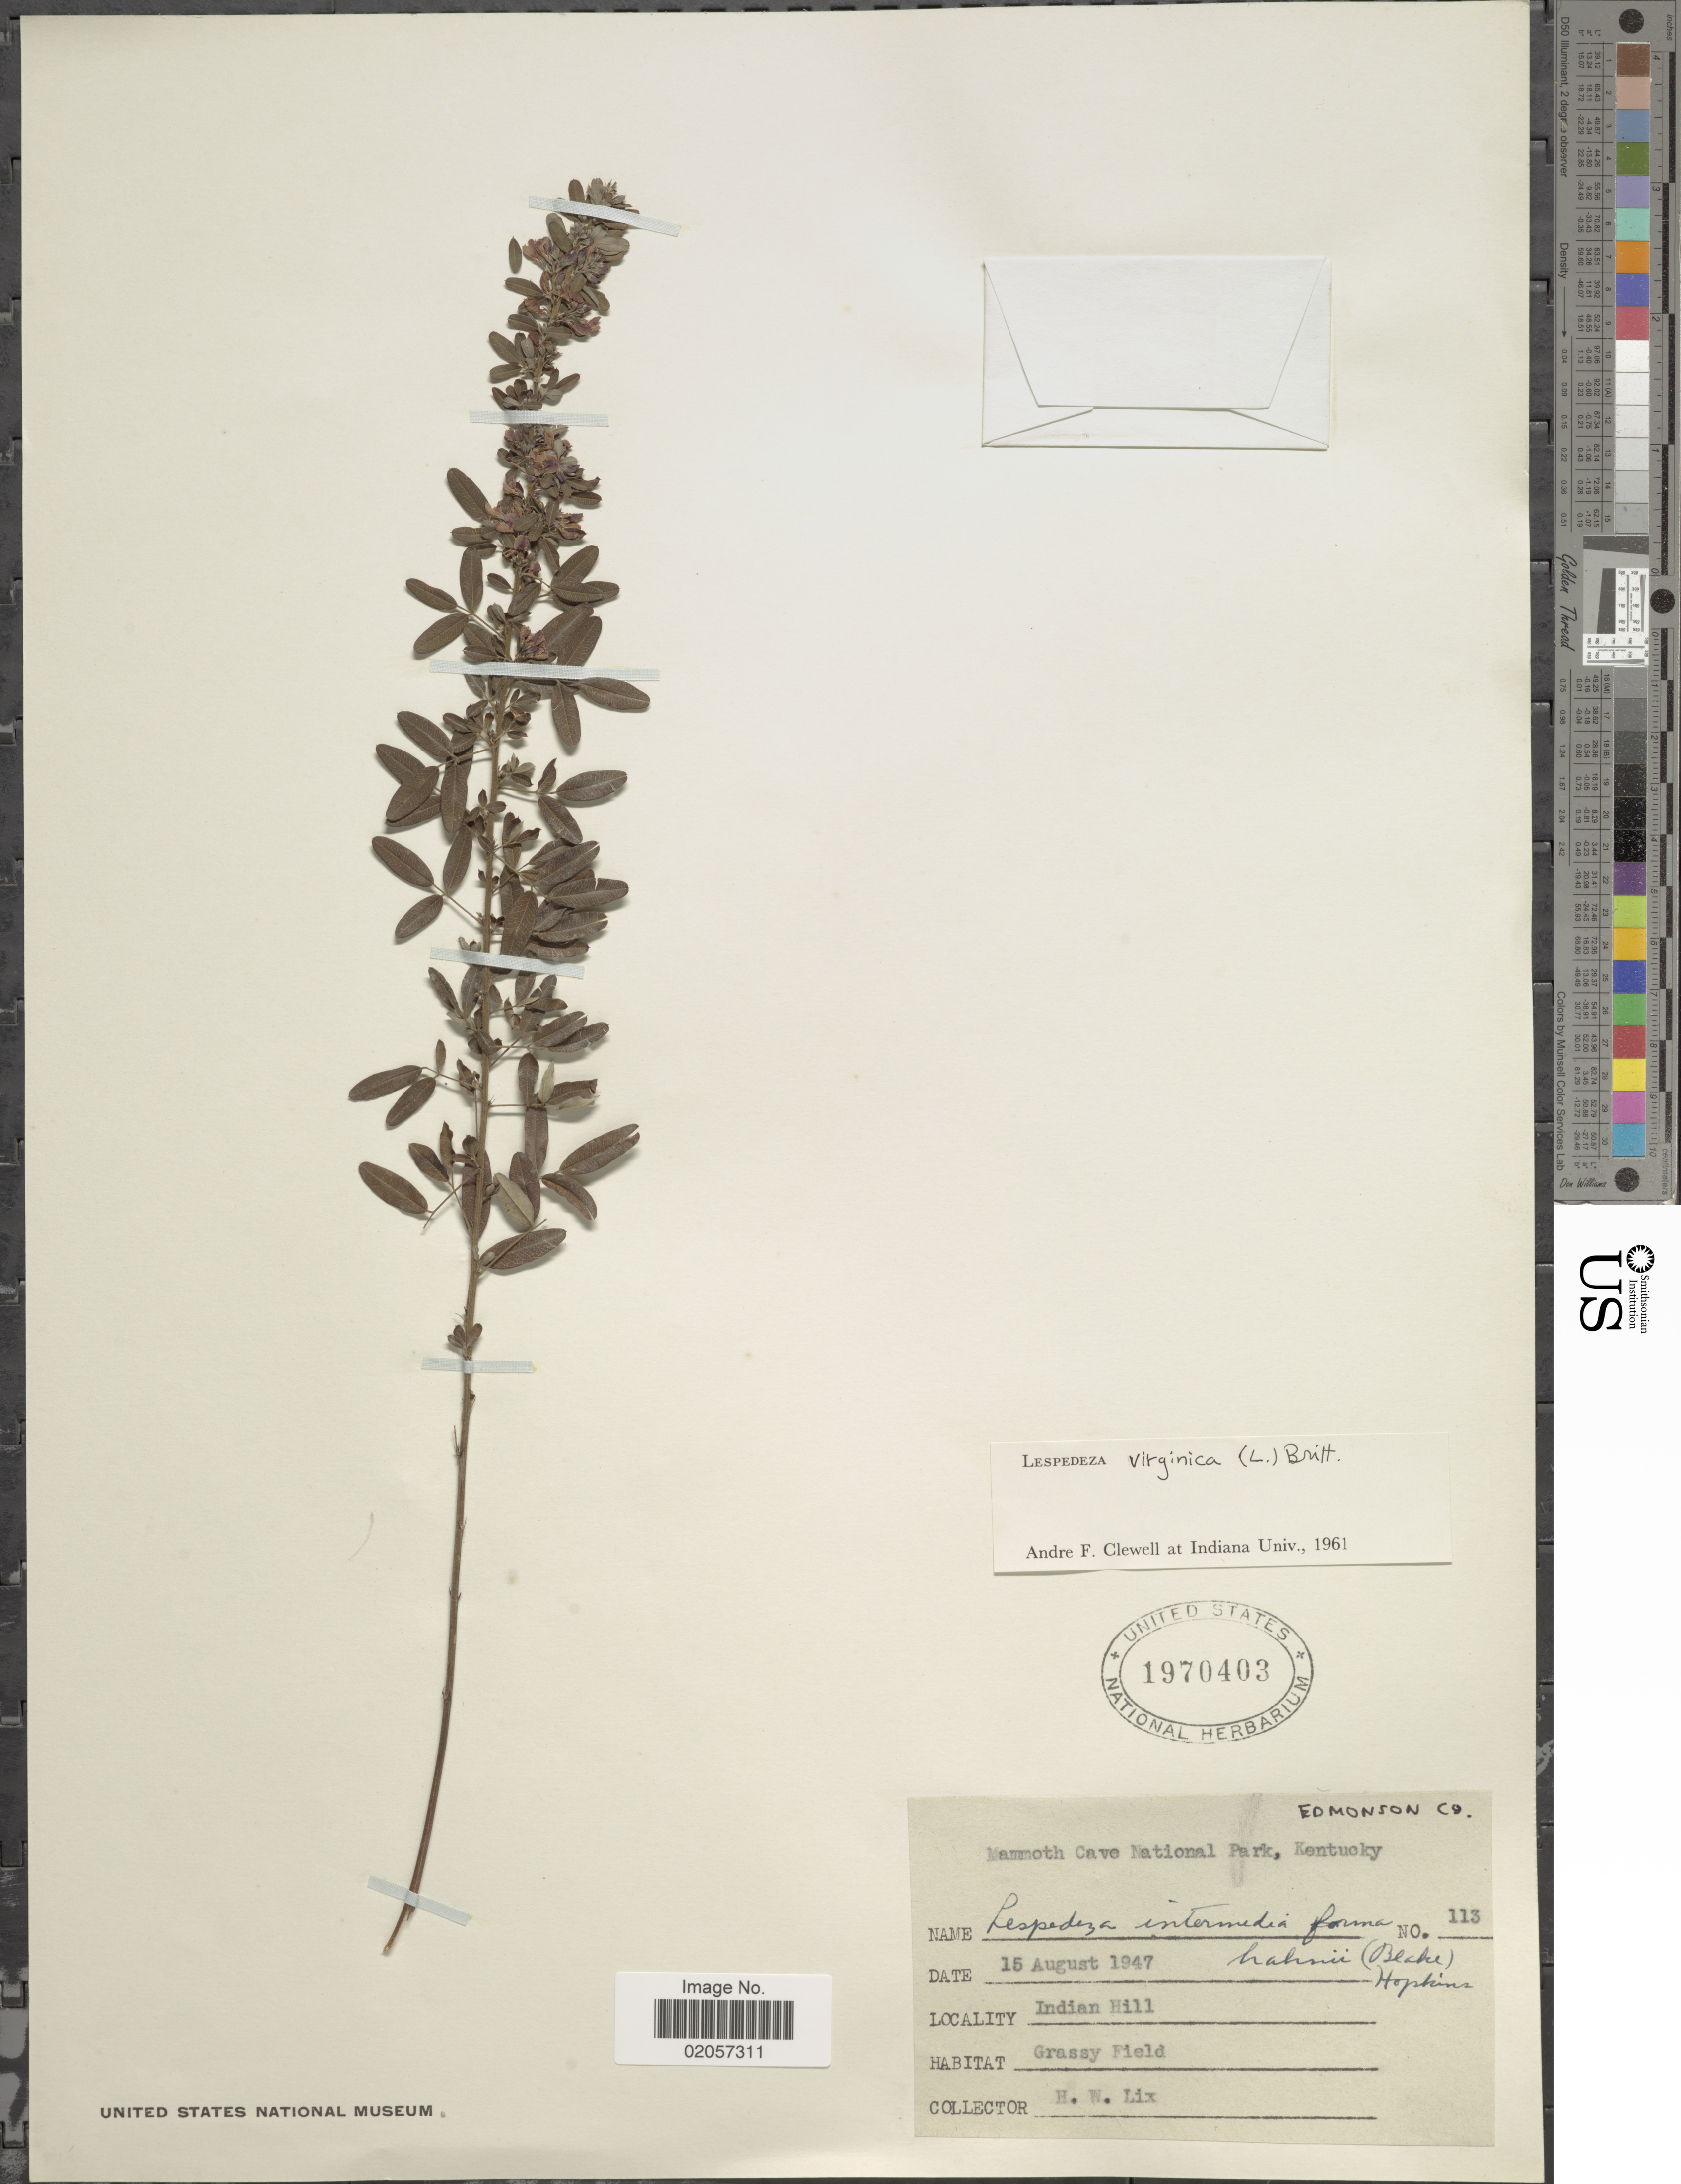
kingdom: Plantae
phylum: Tracheophyta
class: Magnoliopsida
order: Fabales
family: Fabaceae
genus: Lespedeza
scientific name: Lespedeza virginica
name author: (L.) Britton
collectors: H. W. Lix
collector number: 113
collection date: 1947-08-15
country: United States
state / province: Kentucky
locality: Mammoth cave national Park, Kentucky. Indian Hill.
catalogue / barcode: US 1970403